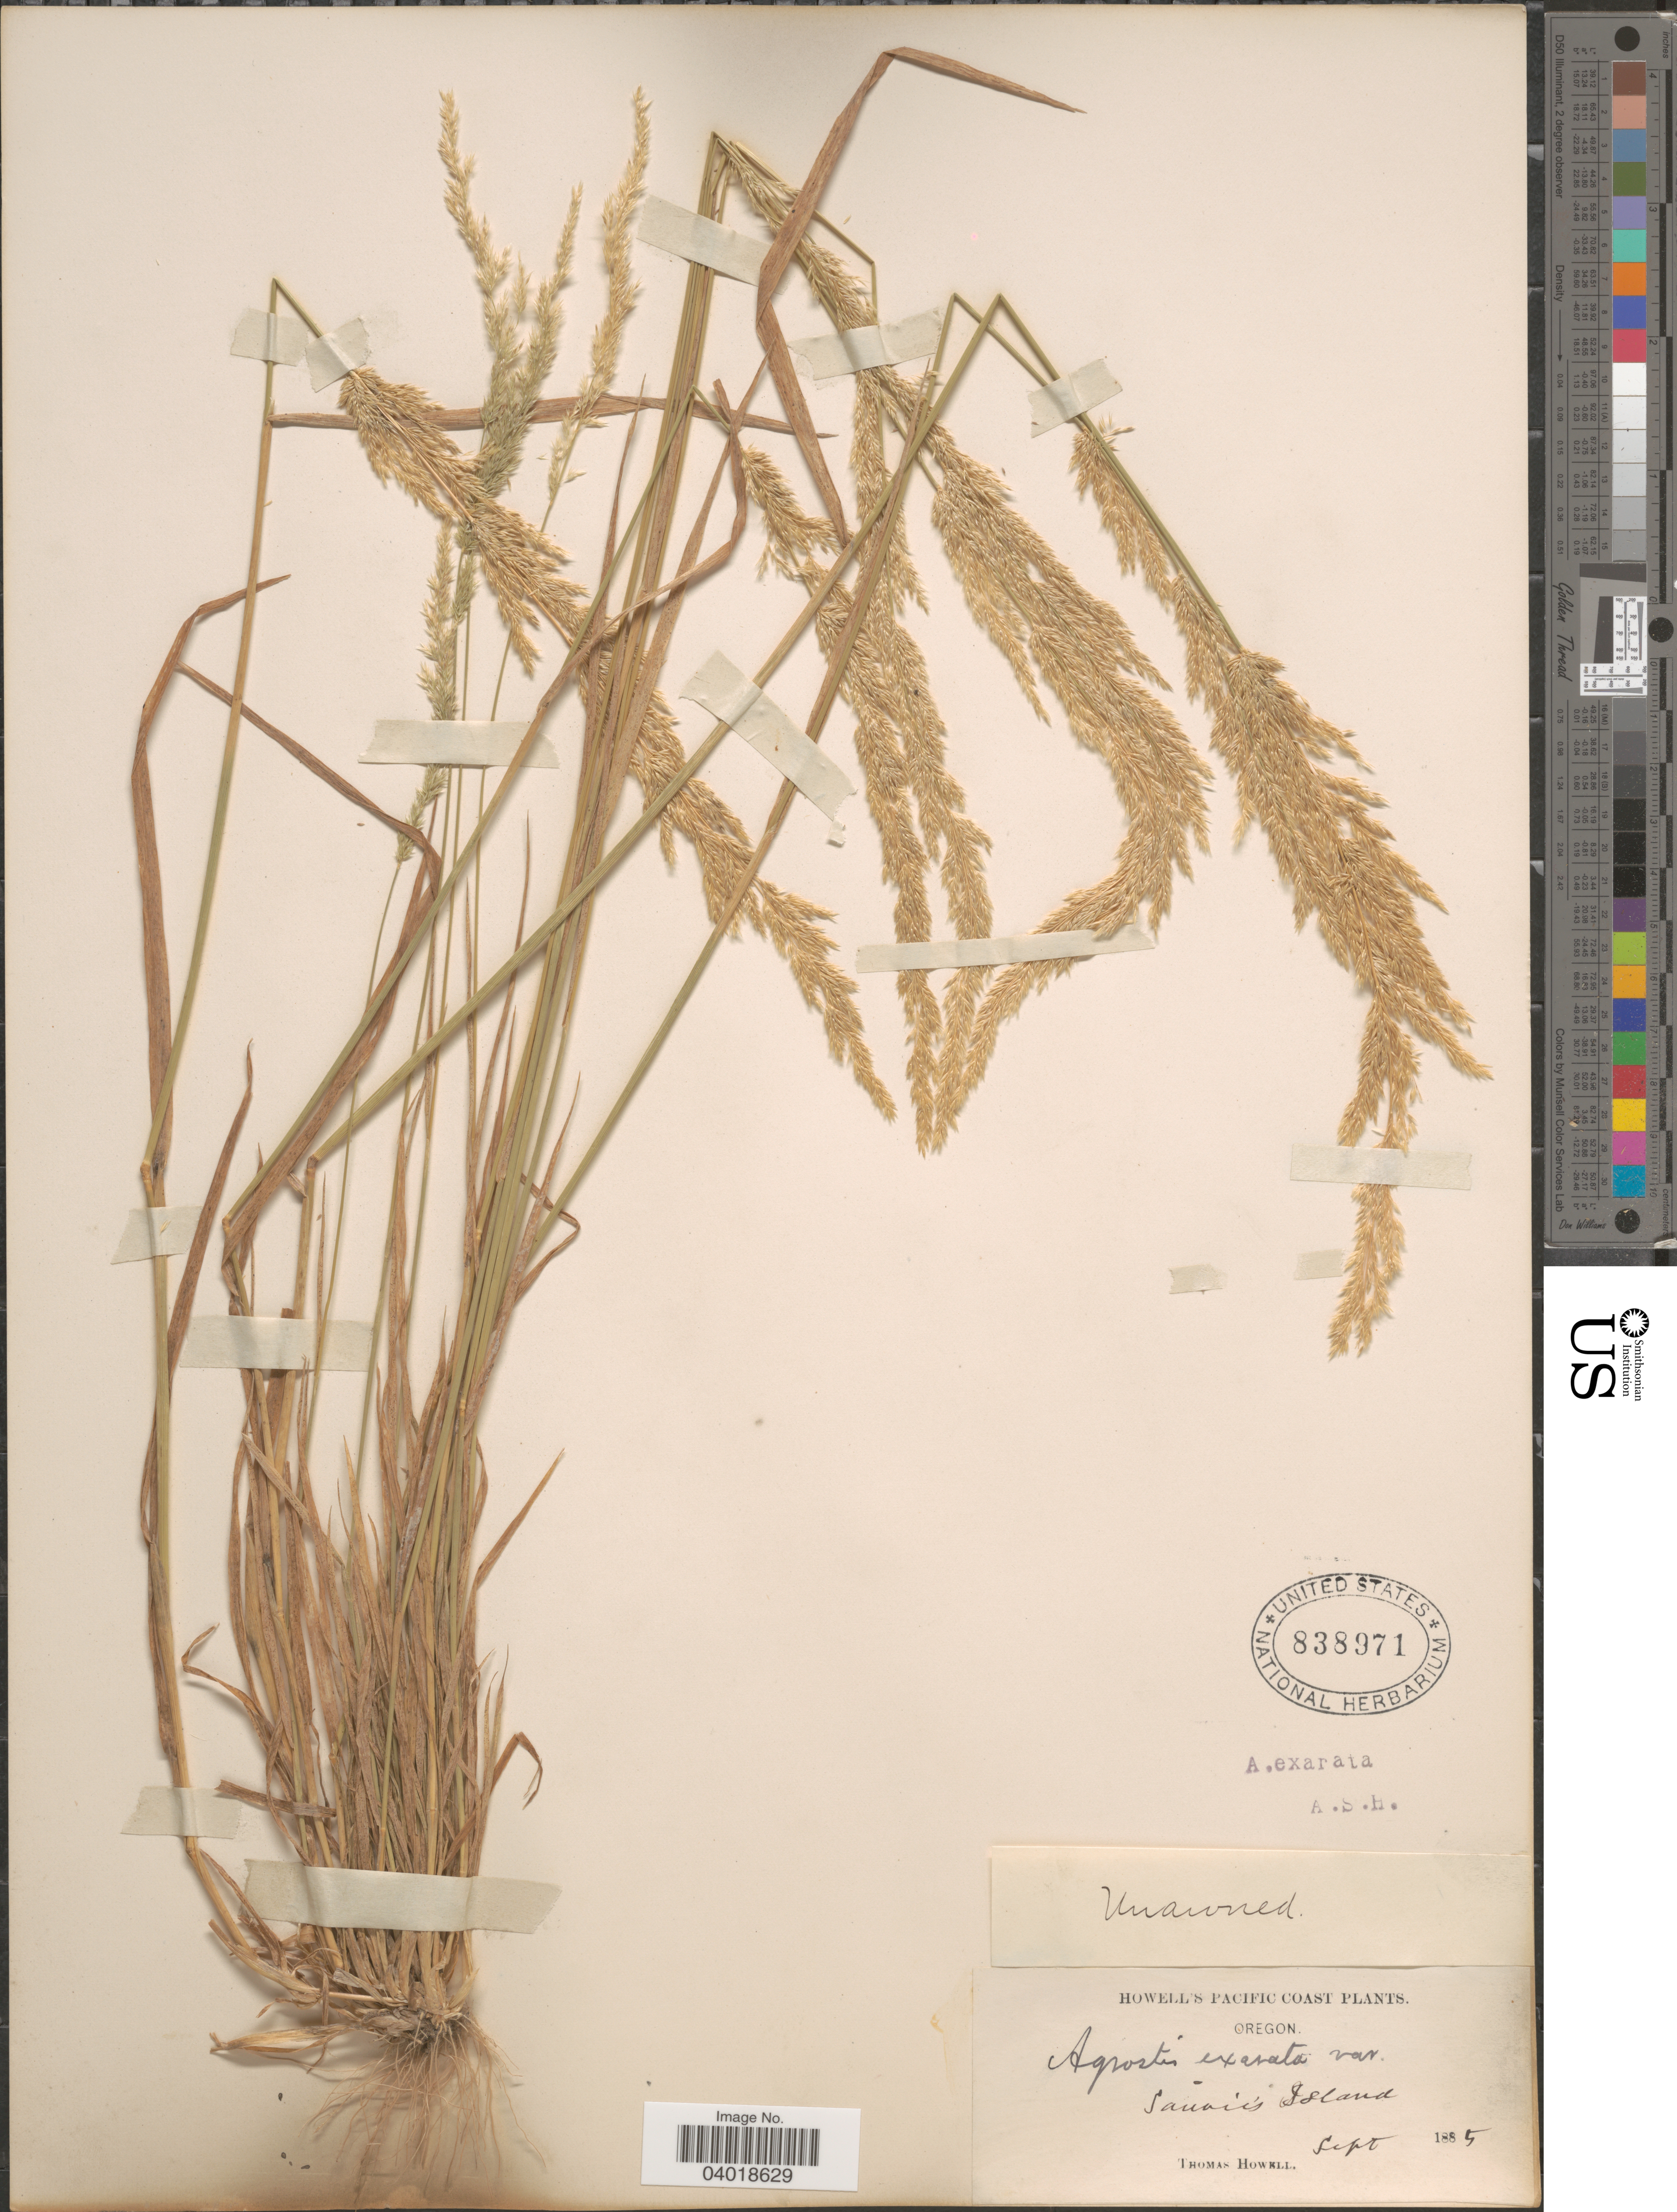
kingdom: Plantae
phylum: Tracheophyta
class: Liliopsida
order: Poales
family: Poaceae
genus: Agrostis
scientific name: Agrostis exarata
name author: Trin.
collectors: T. Howell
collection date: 1885-09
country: United States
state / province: Oregon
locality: Pacific Coast. Sauvie's Island.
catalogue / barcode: US 838971